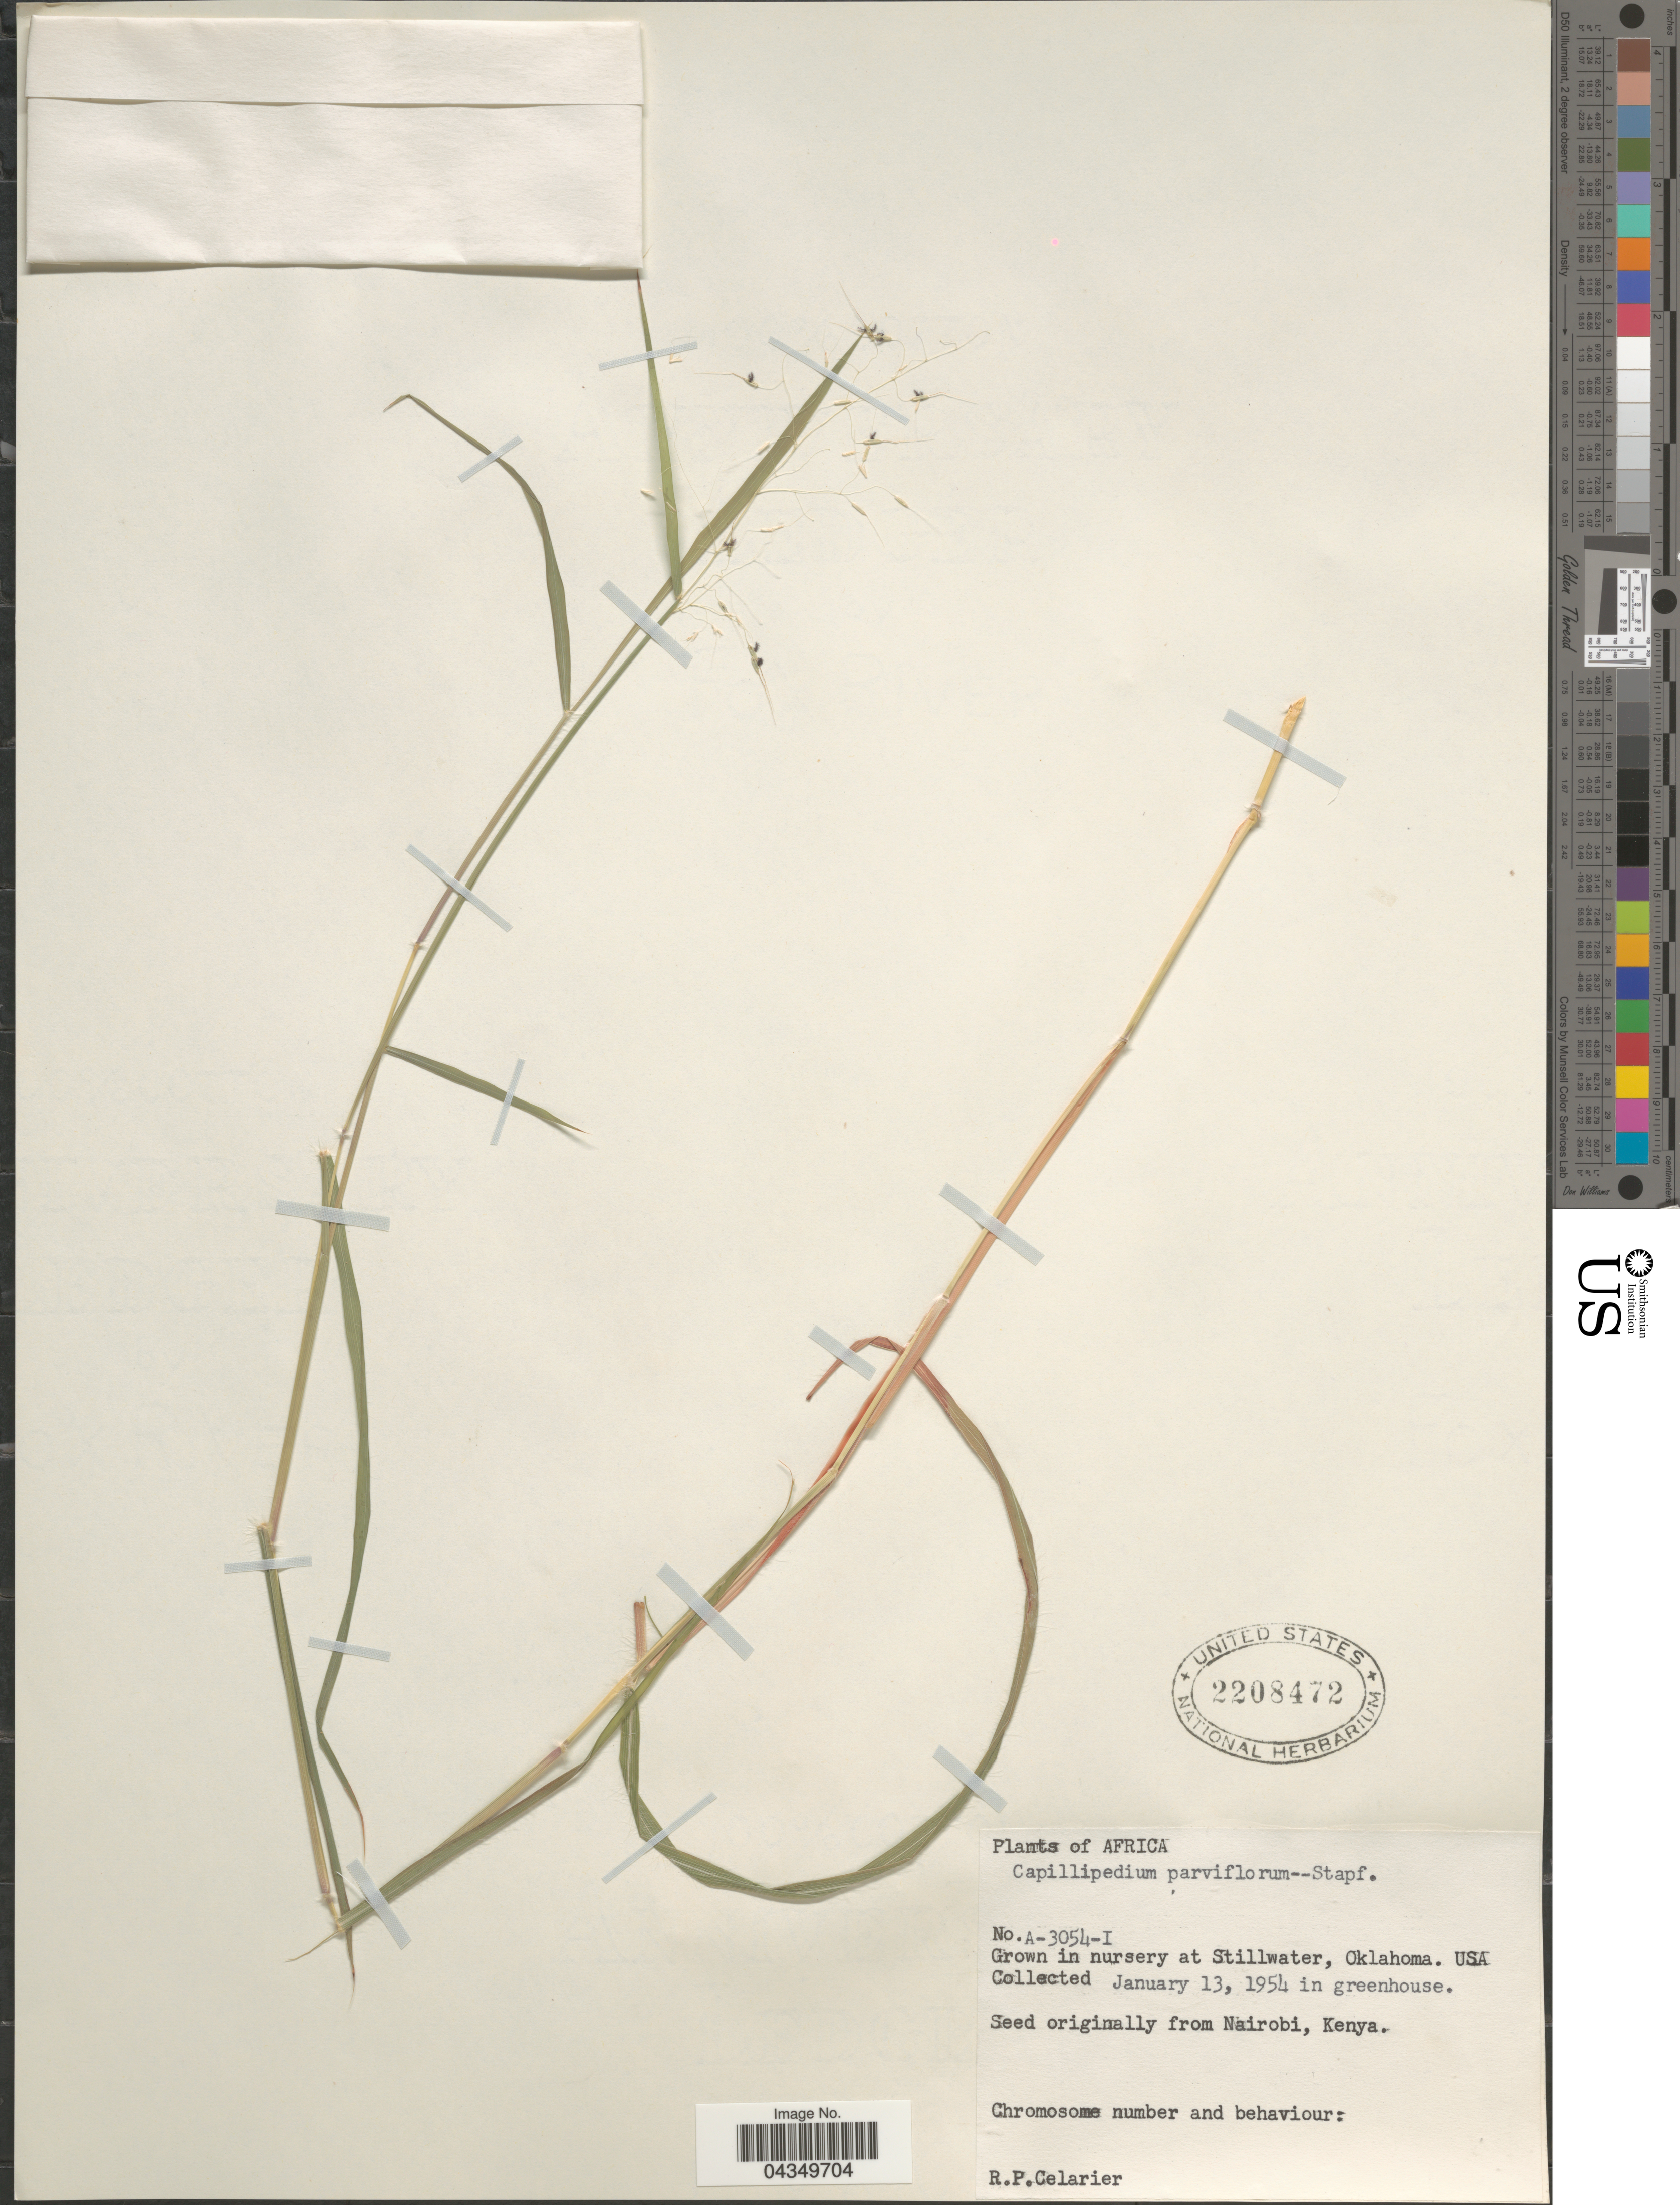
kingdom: Plantae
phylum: Tracheophyta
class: Liliopsida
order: Poales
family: Poaceae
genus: Capillipedium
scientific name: Capillipedium parviflorum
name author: (R. Br.) Stapf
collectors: R. Celarier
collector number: A-3054-I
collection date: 1954-01-13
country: United States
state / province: Oklahoma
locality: In nursery at Stillwater.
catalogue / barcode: US 2208472